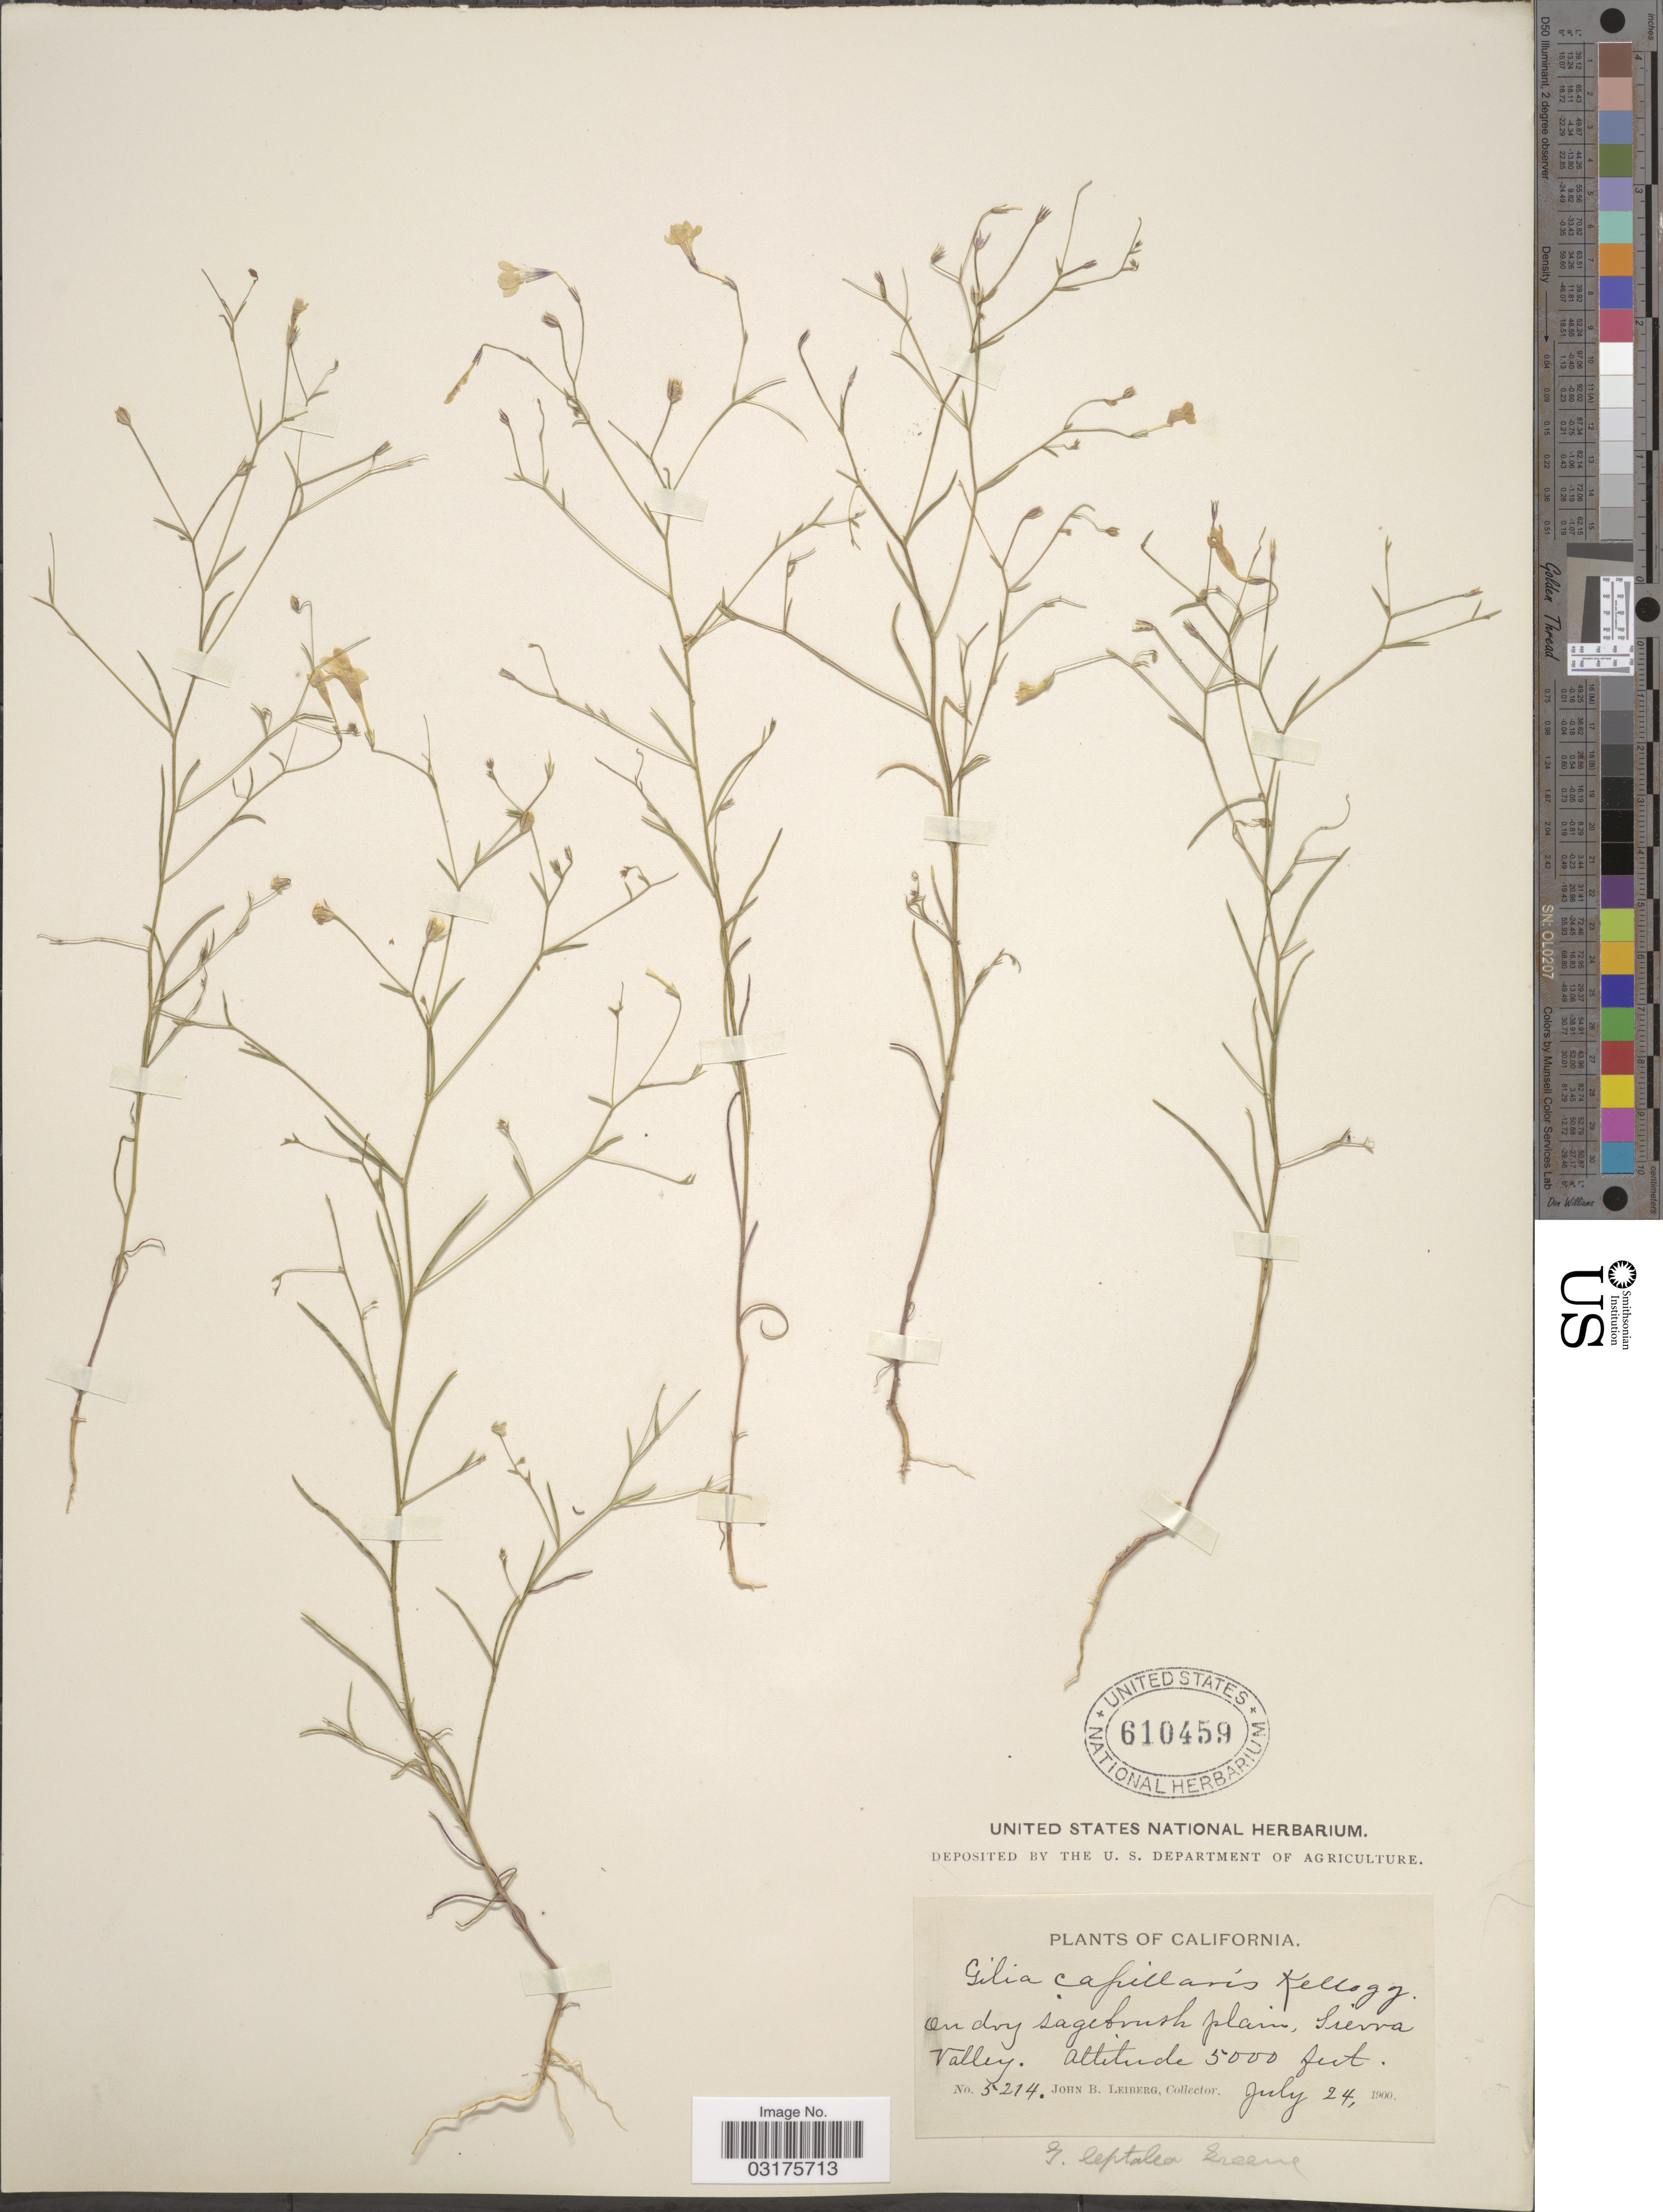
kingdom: Plantae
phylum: Tracheophyta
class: Magnoliopsida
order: Ericales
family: Polemoniaceae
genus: Navarretia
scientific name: Navarretia leptalea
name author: (A. Gray) L.A. Johnson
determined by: Strong, Mark T., (BOT), Smithsonian Institution - National Museum of Natural History (UNITED STATES)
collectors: J. B. Leiberg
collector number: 5214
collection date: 1900-07-24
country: United States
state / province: California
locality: Sierra Valley.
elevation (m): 1524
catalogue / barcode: US 610459